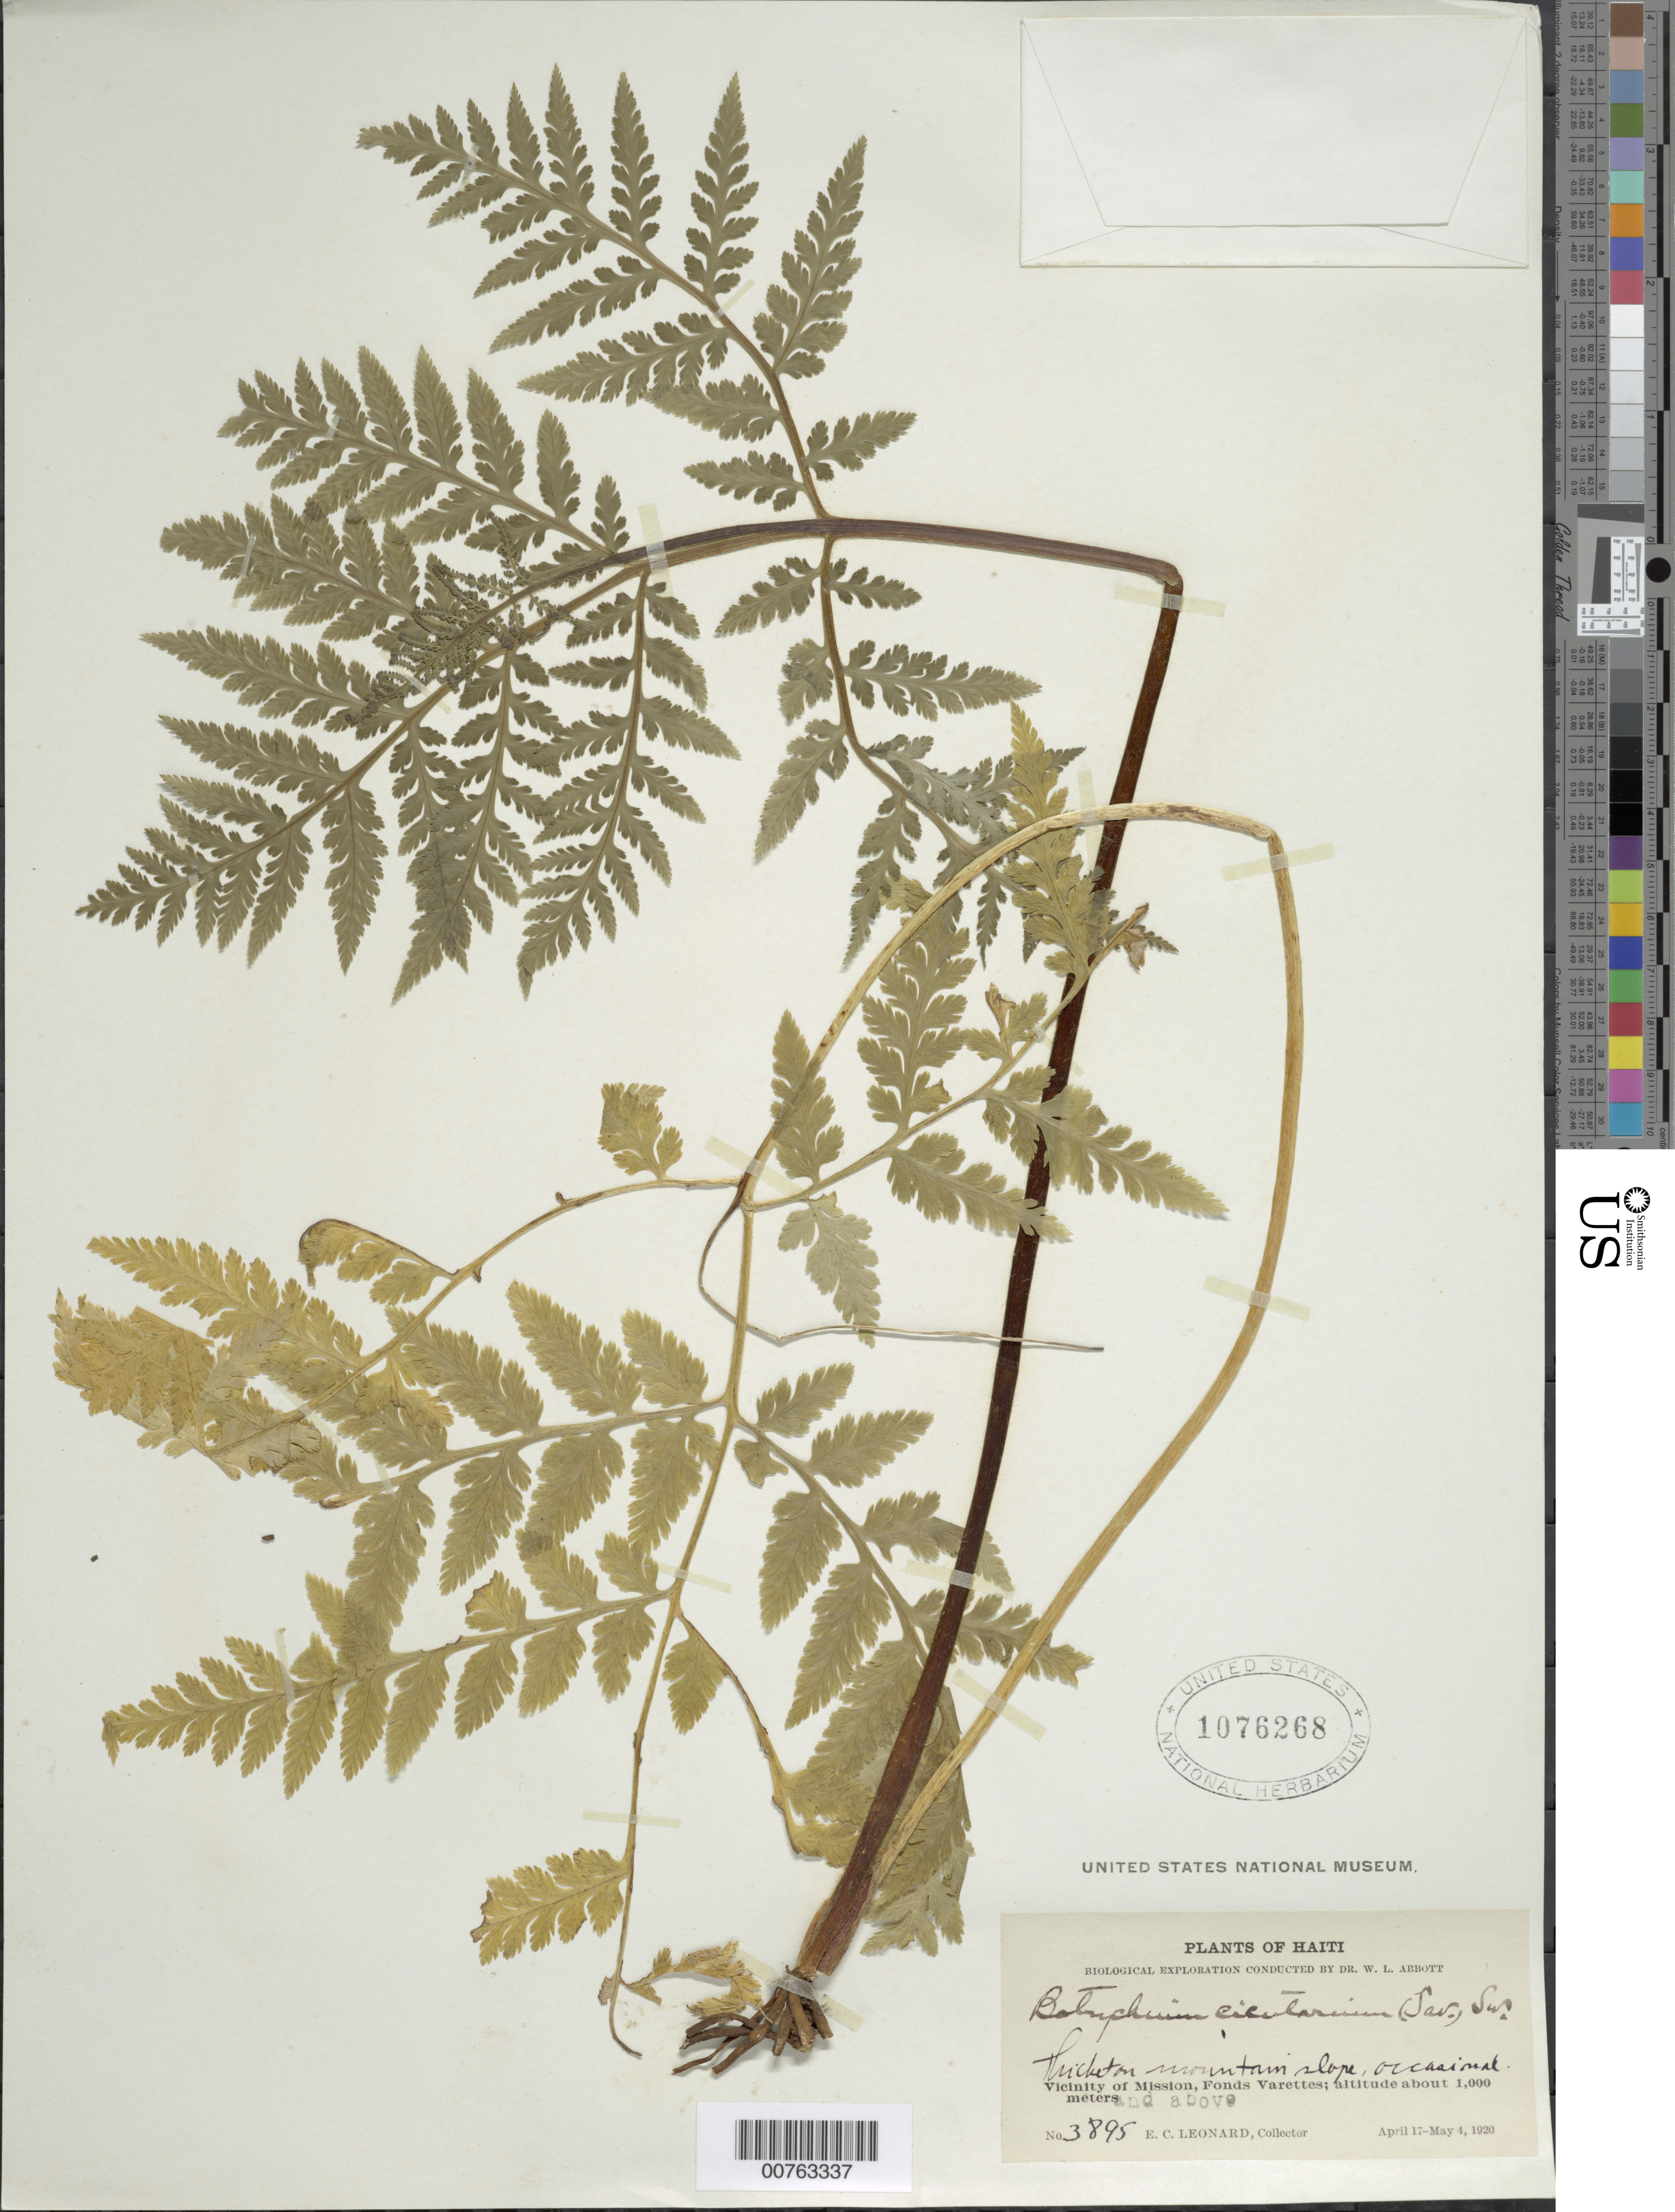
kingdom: Plantae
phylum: Tracheophyta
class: Polypodiopsida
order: Ophioglossales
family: Ophioglossaceae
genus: Botrychium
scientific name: Botrychium virginianum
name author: (L.) Sw.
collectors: E. C. Leonard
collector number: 3895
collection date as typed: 17 Apr 1920 04 May 1920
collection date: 1920-04-17/1920-05-04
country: Haiti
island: Hispaniola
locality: Vicinity of Mission, Fonds Varettes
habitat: Thicket, mountain slope, occasional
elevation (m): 1000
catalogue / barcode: US 1076268